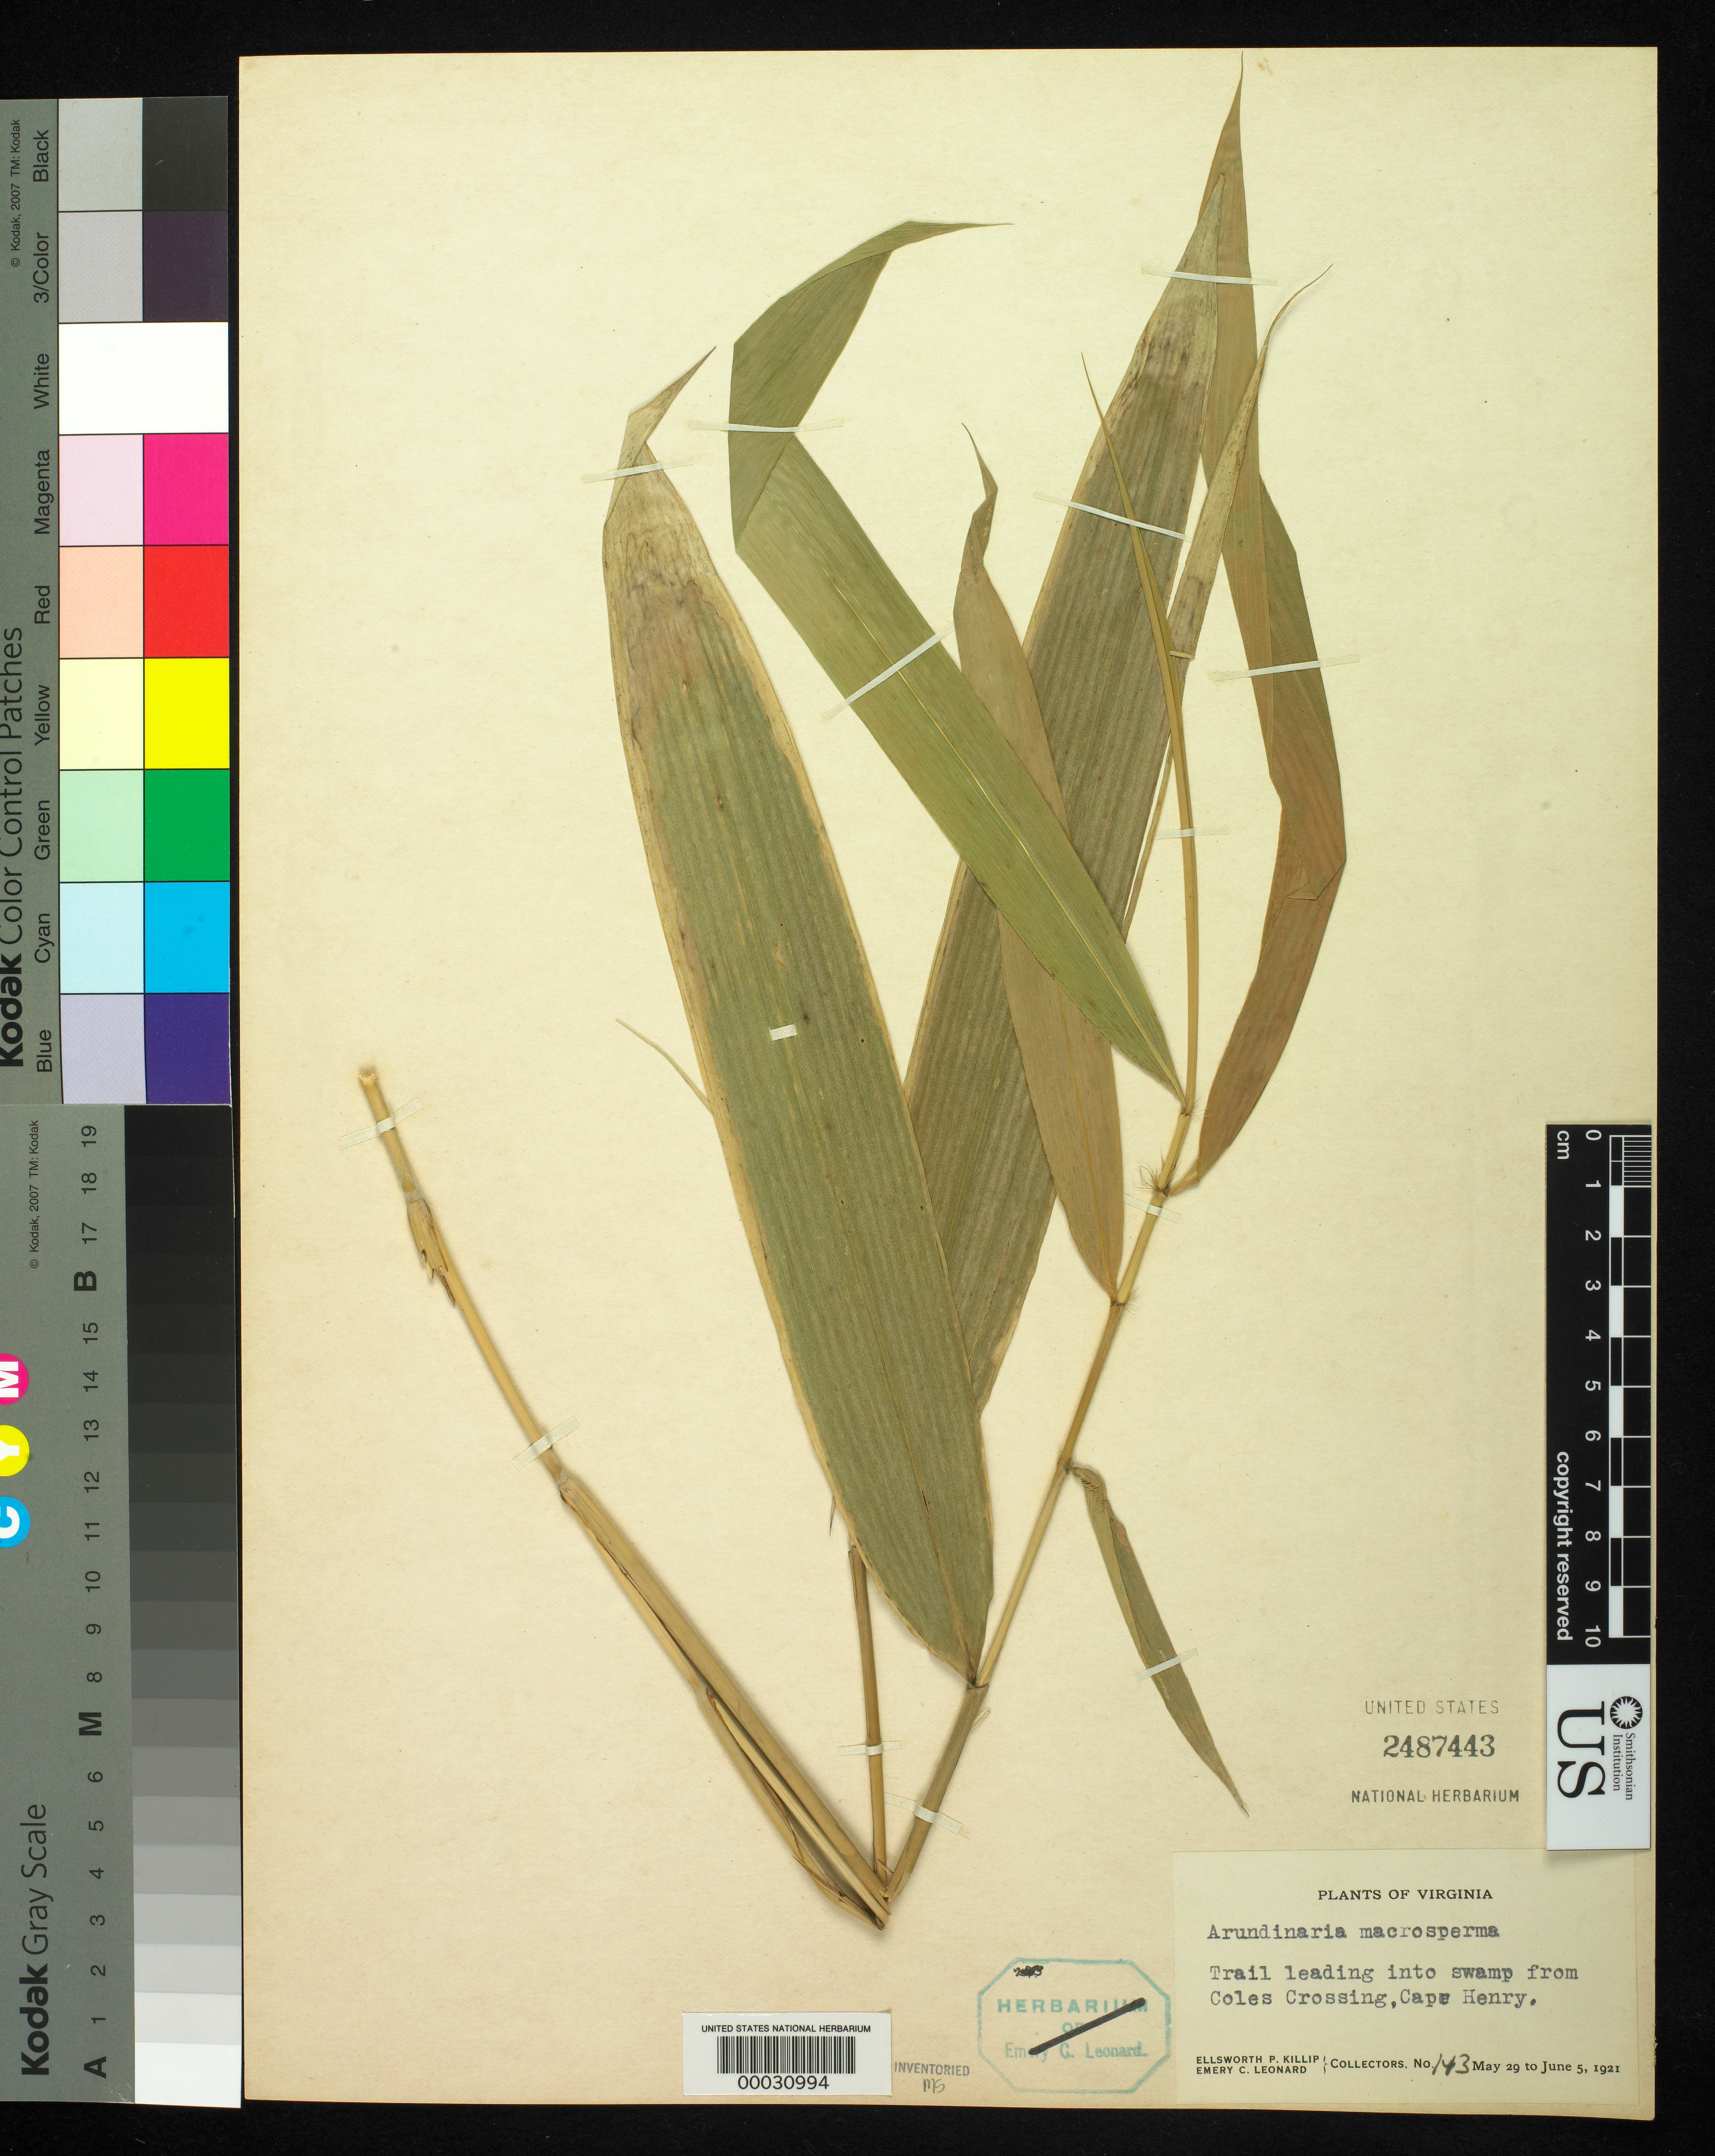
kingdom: Plantae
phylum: Tracheophyta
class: Liliopsida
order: Poales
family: Poaceae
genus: Arundinaria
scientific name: Arundinaria tecta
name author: (Walter) Muhl.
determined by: Poaceae Reorganization Project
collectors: E. P. Killip & E. C. Leonard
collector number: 143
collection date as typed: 29 May 1921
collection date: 1921-05-29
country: United States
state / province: Virginia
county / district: City of Virginia Beach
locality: Cape henry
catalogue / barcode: US 2487443